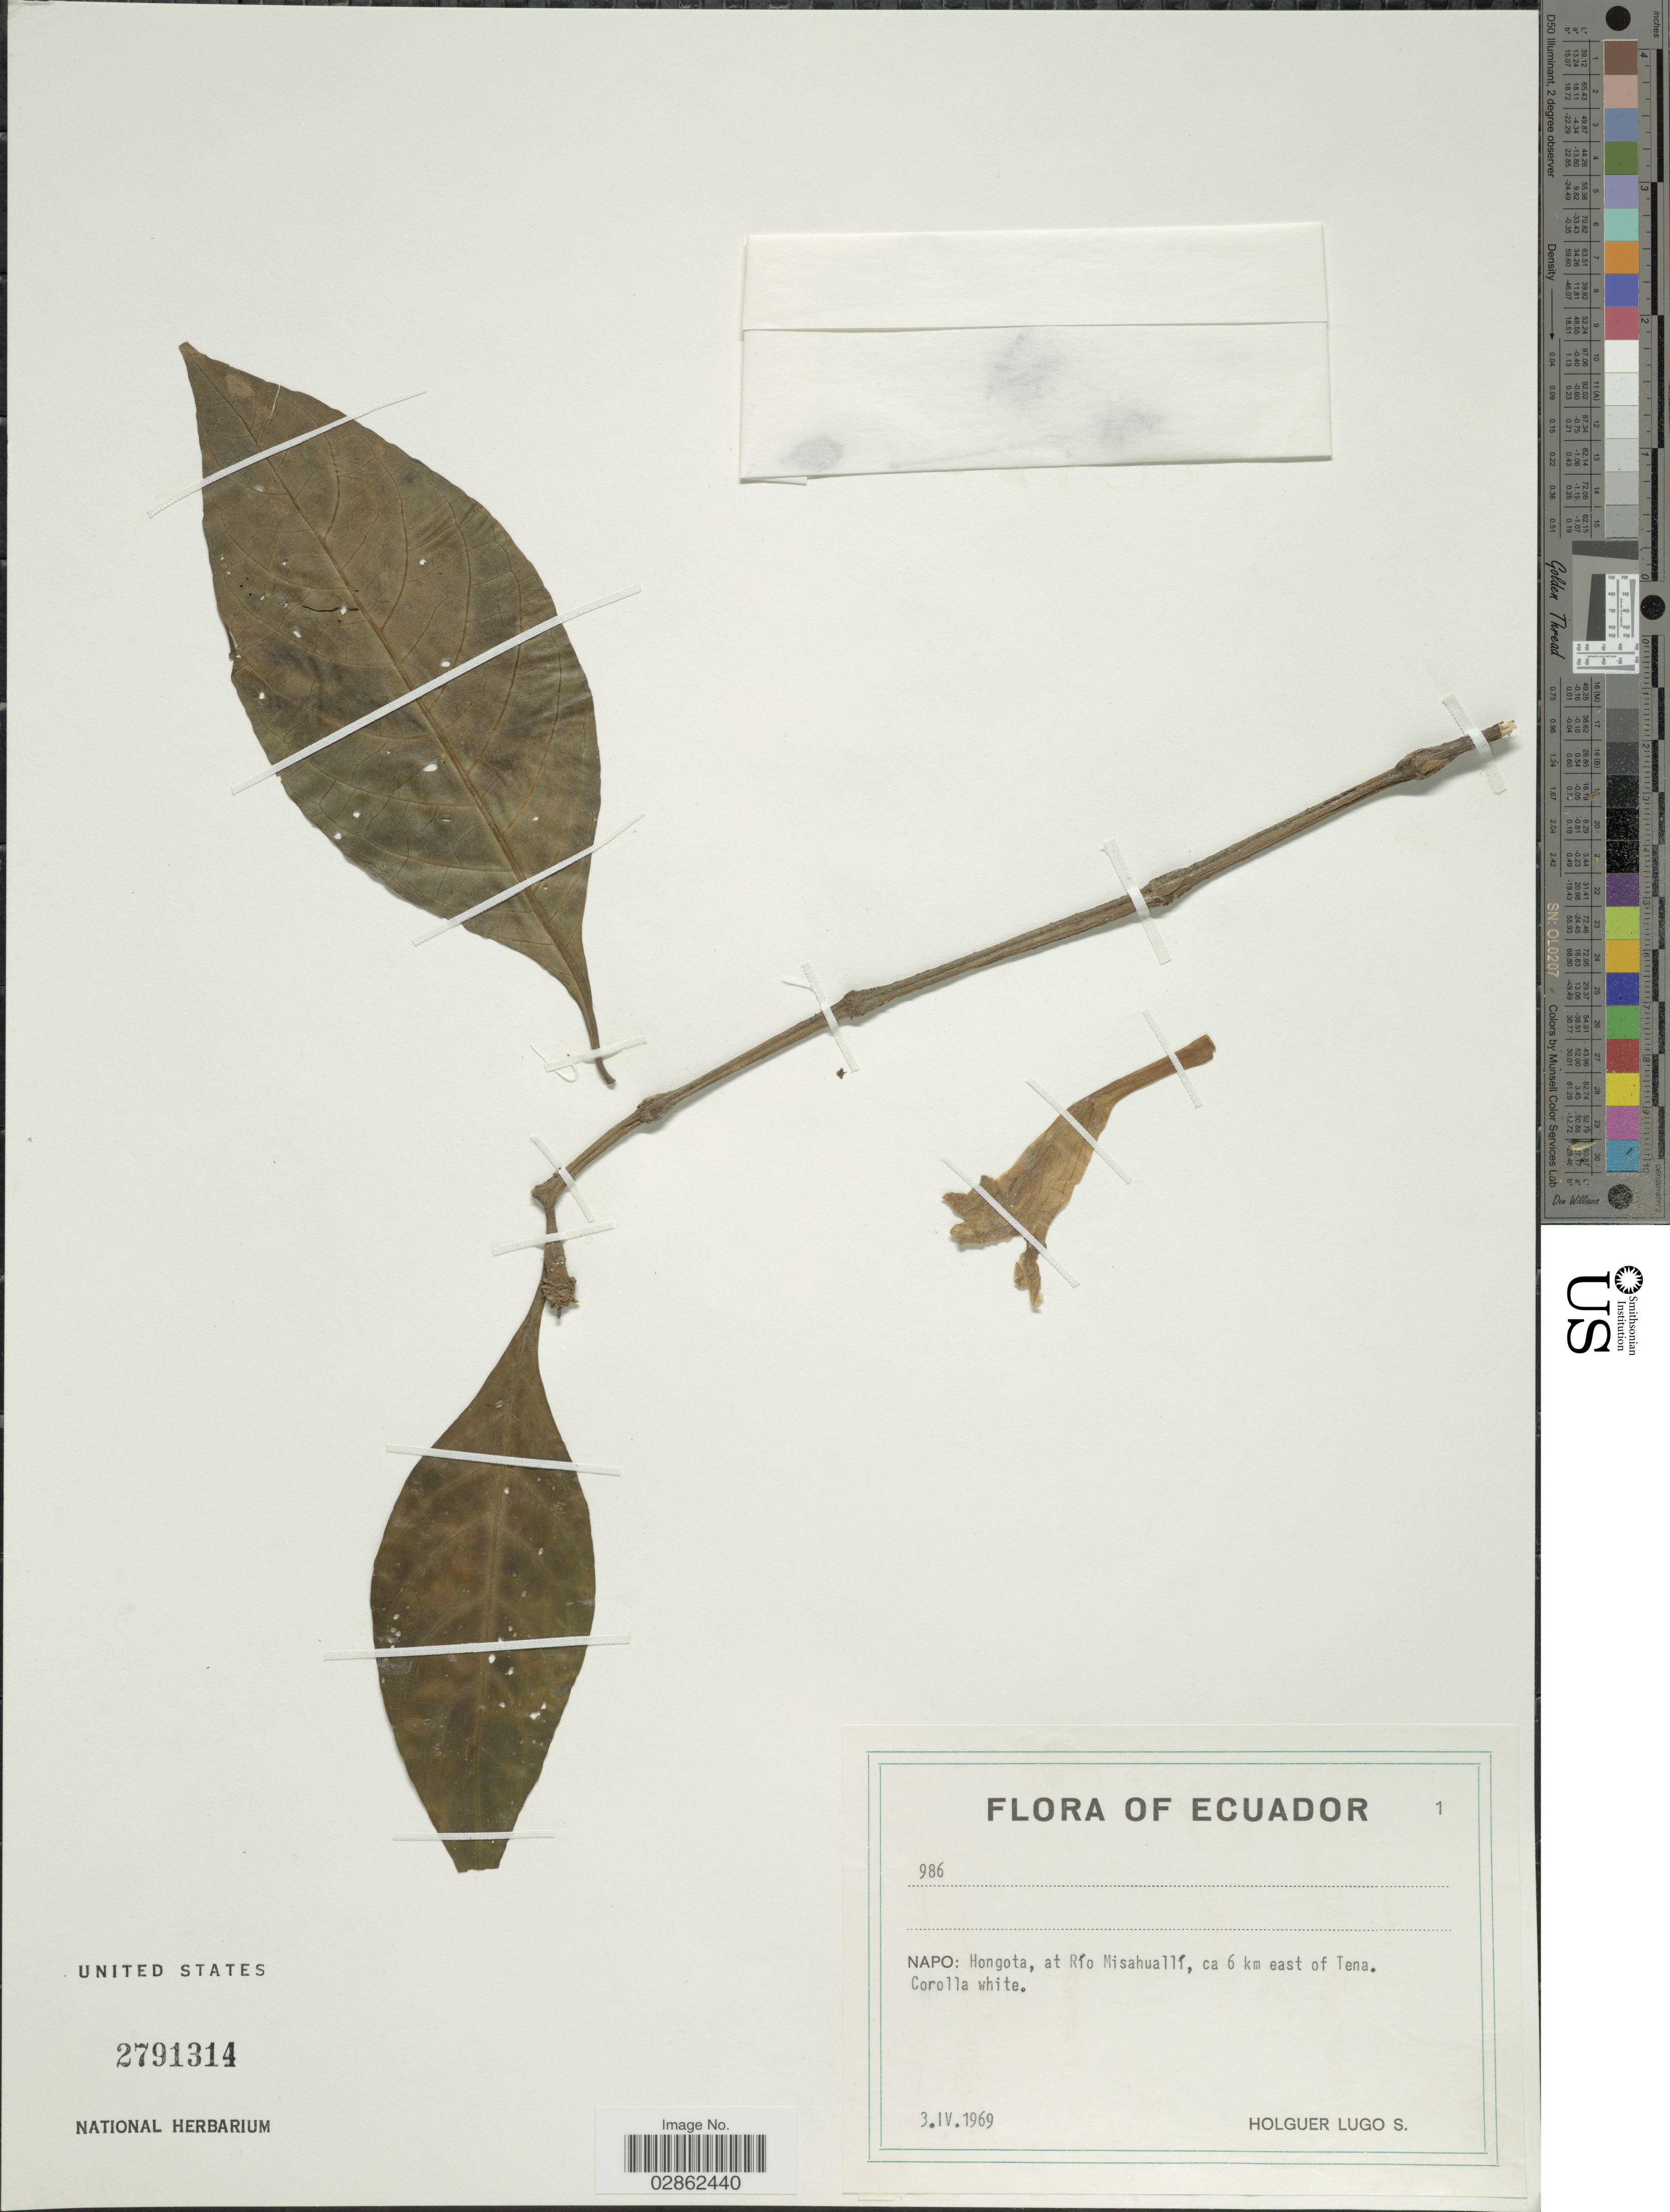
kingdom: Plantae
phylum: Tracheophyta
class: Magnoliopsida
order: Lamiales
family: Acanthaceae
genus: Ruellia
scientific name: Ruellia tubiflora f. bicolor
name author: Leonard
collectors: H. Lugo S.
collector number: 986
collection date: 1969-04-03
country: Ecuador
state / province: Napo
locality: Hongota, at Río Misahuallí, ca 6 km east of Tena.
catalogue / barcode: US 2791314